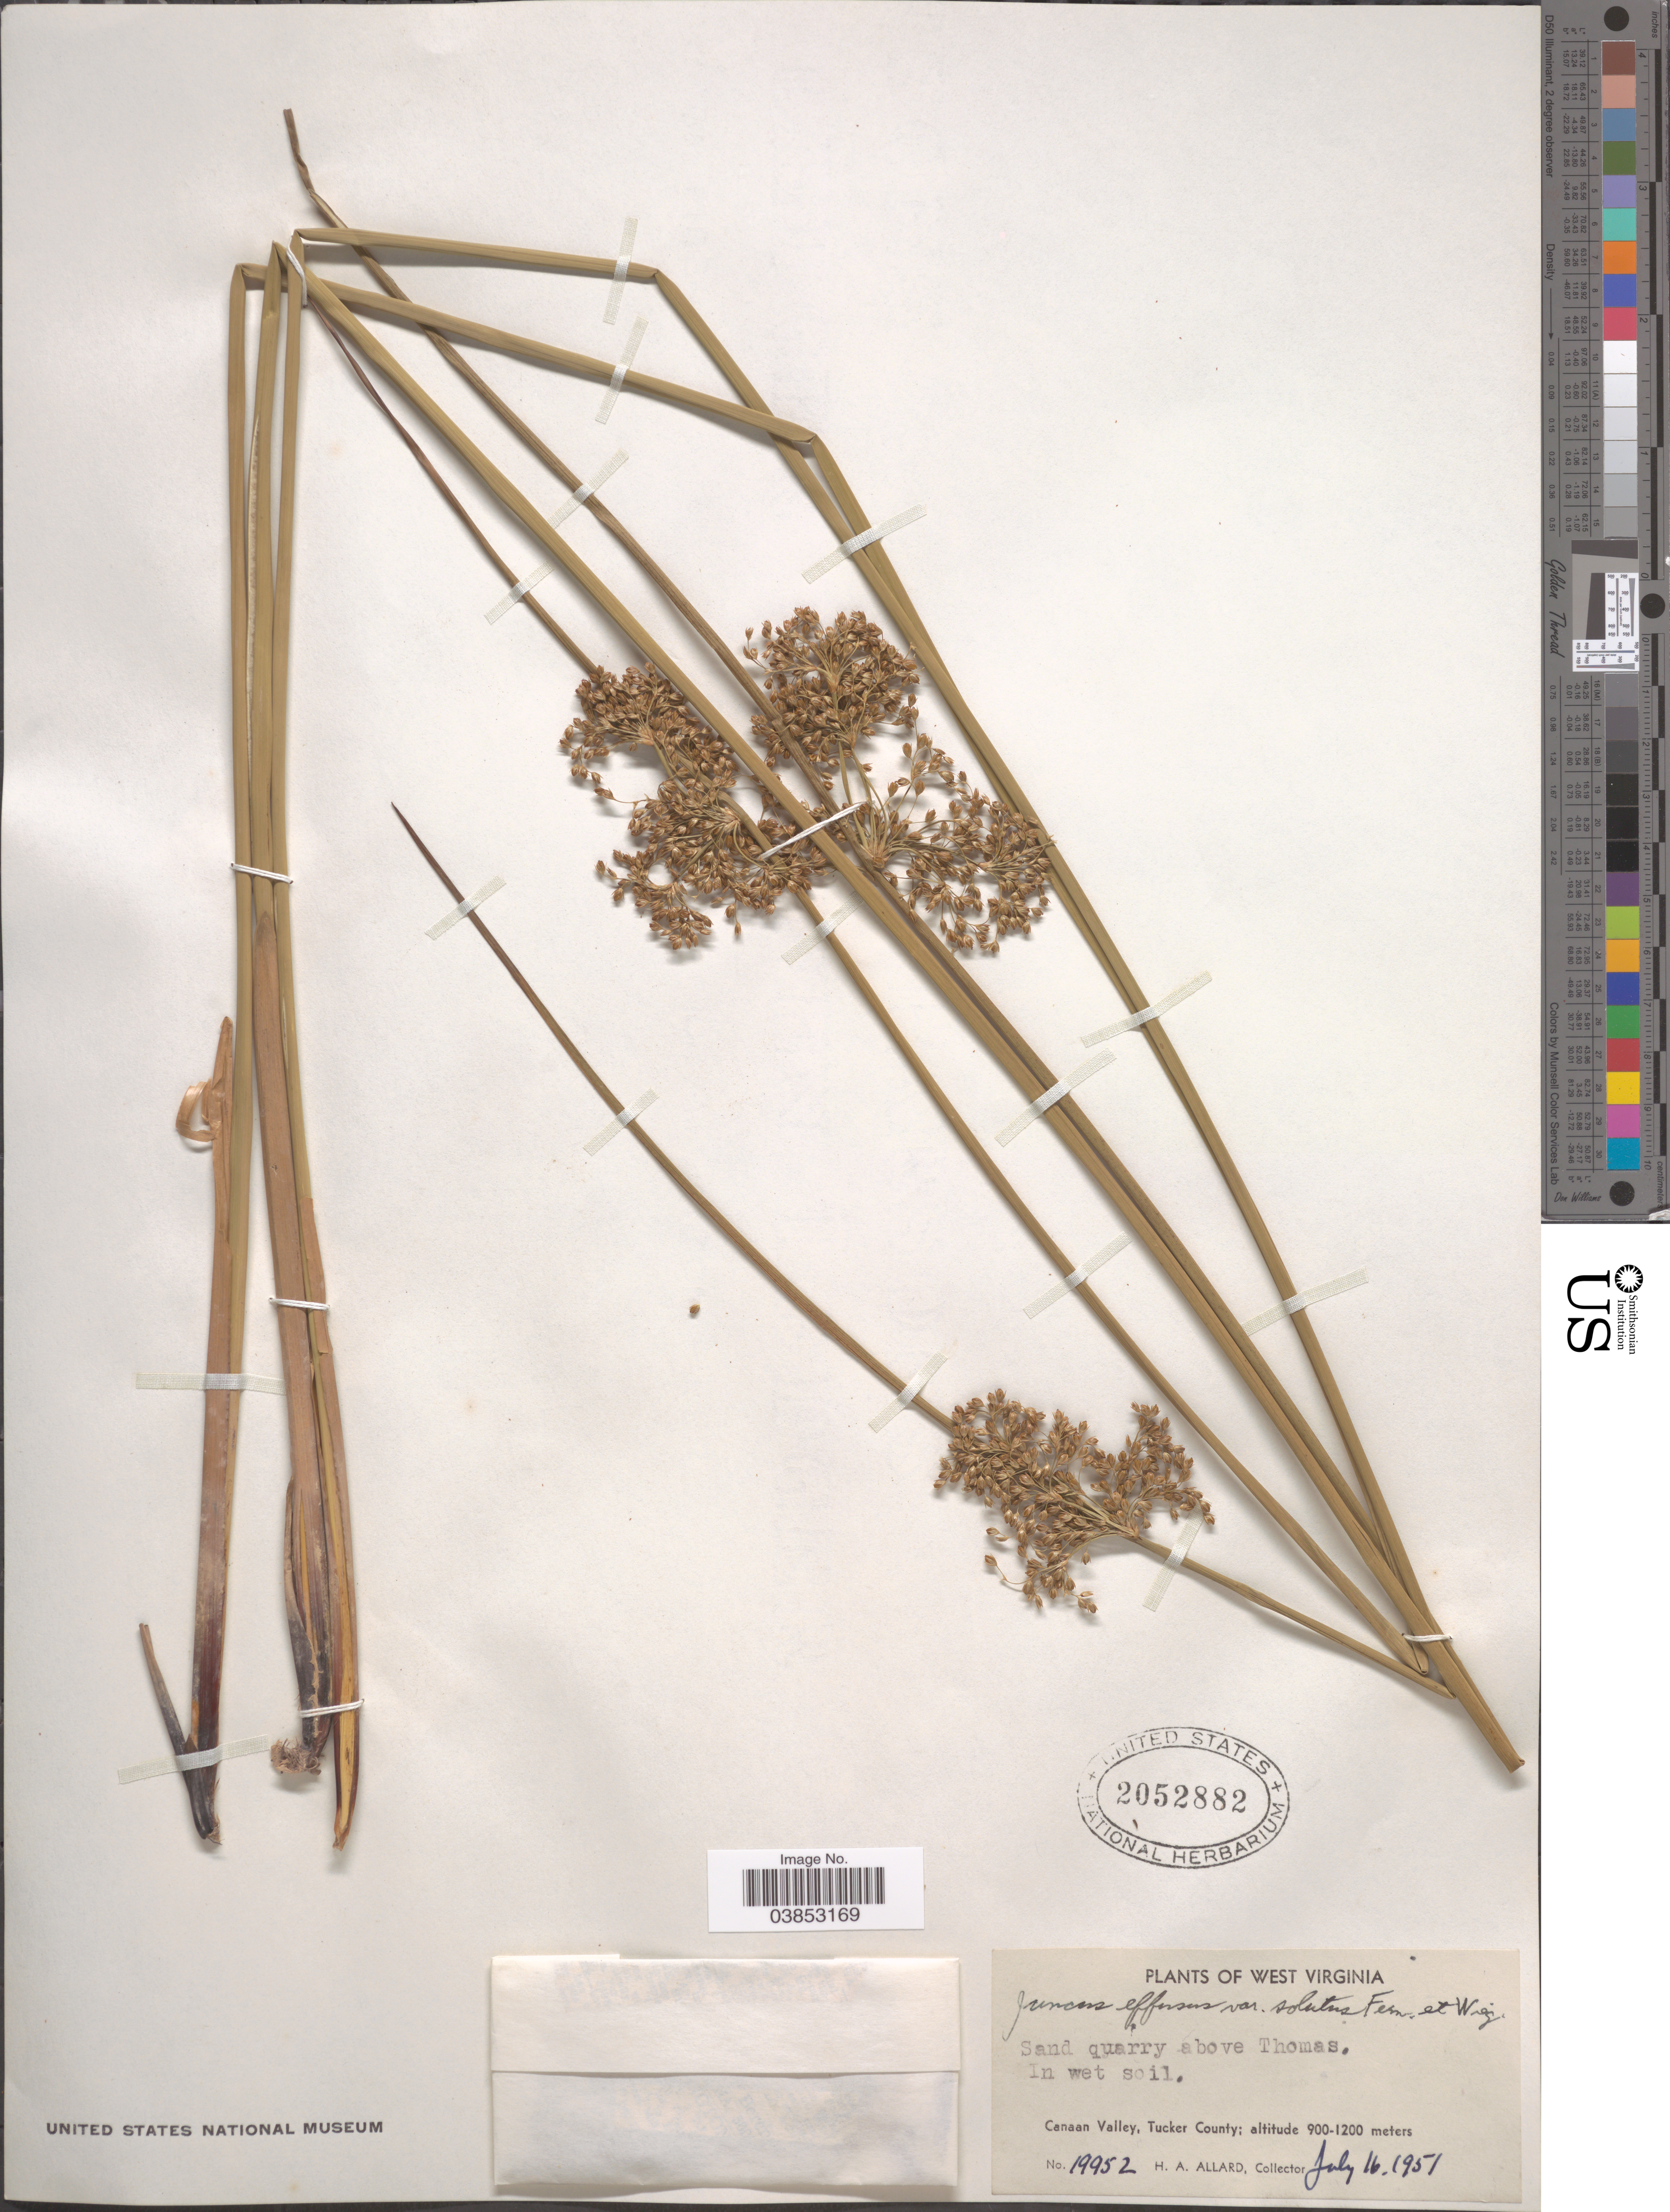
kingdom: Plantae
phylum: Tracheophyta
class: Liliopsida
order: Poales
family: Juncaceae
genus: Juncus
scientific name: Juncus effusus var. solutus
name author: Fernald & Wiegand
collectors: H. A. Allard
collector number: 19952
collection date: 1951-07-16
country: United States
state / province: West Virginia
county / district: Tucker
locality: Above Thomas. Canaan Valley, Tucker County.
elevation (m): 900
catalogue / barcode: US 2052882